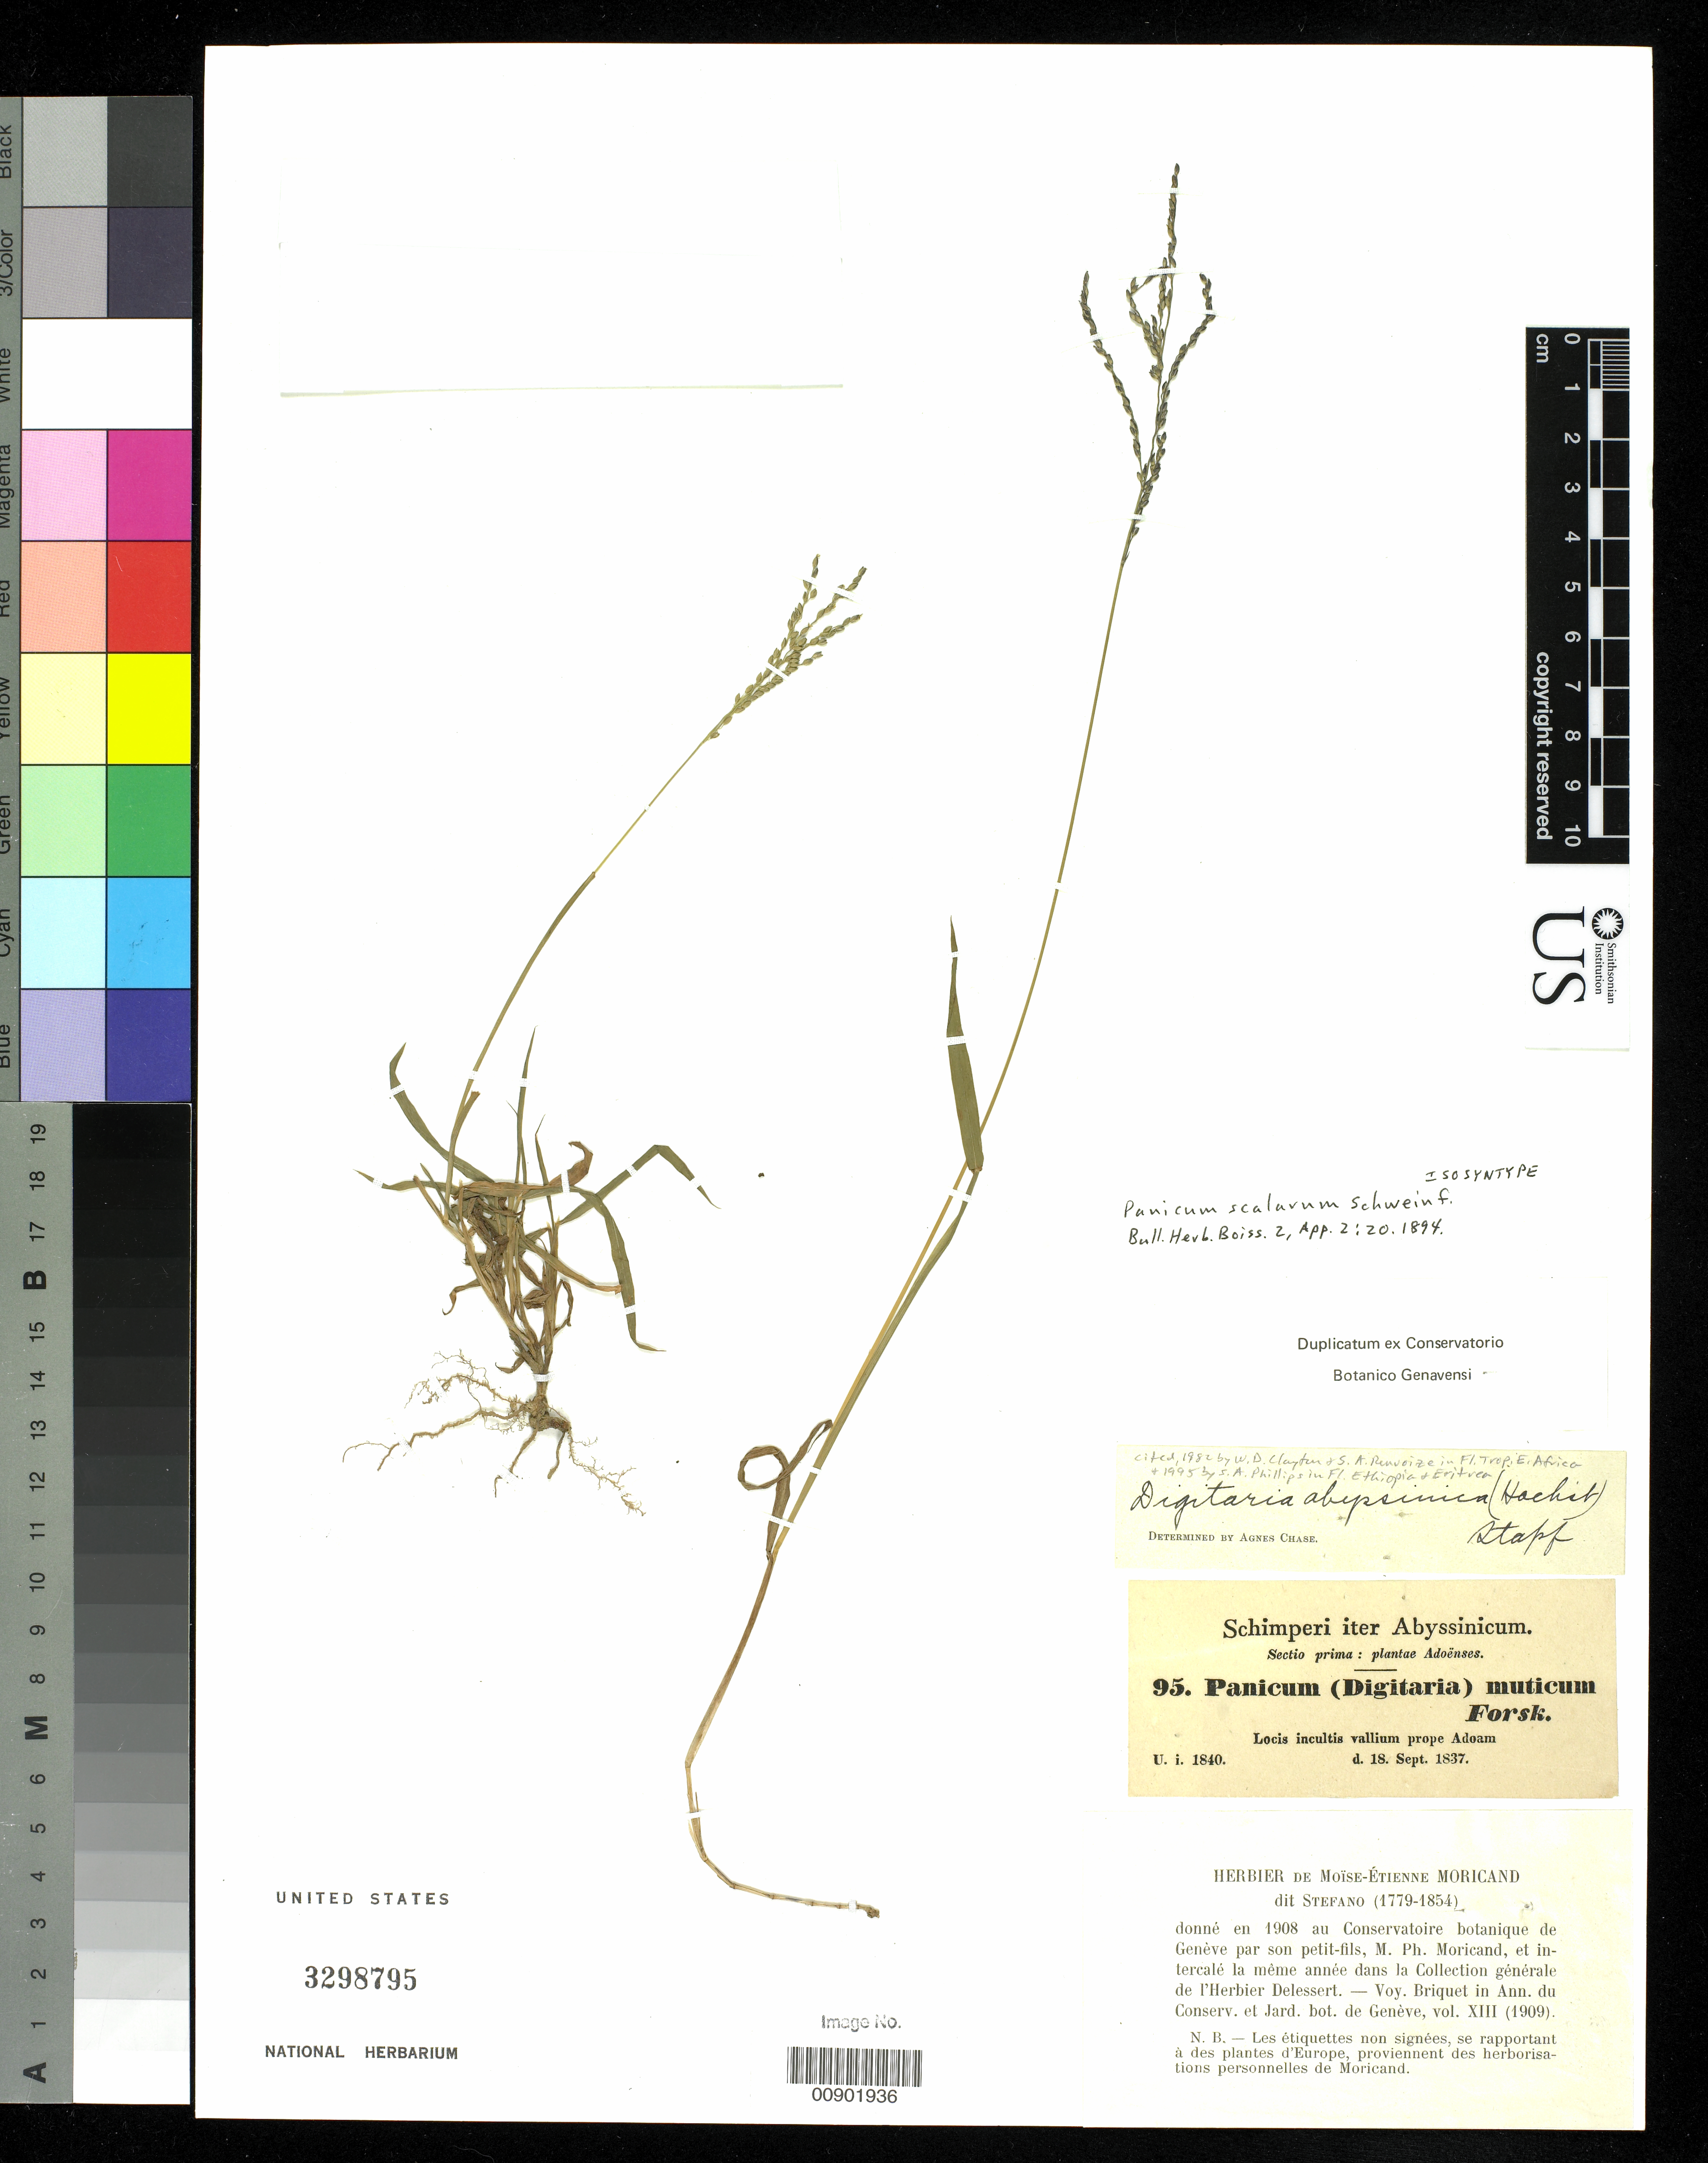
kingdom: Plantae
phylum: Tracheophyta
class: Liliopsida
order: Poales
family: Poaceae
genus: Panicum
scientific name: Panicum scalarum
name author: Schweinf.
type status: Isosyntype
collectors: G. W. Schimper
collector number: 95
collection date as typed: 18 Sep 1837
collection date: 1837-09-18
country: Ethiopia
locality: Locis incultis vallium prope Adoam.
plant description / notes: Currently accepted name as cited by W.D. Clayton & S.A. Renvoize in Fl. Trop. E. Africa (1982) & S.A. Phillips in Fl. Ethiopia & Eritrea (1995).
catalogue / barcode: US 3298795